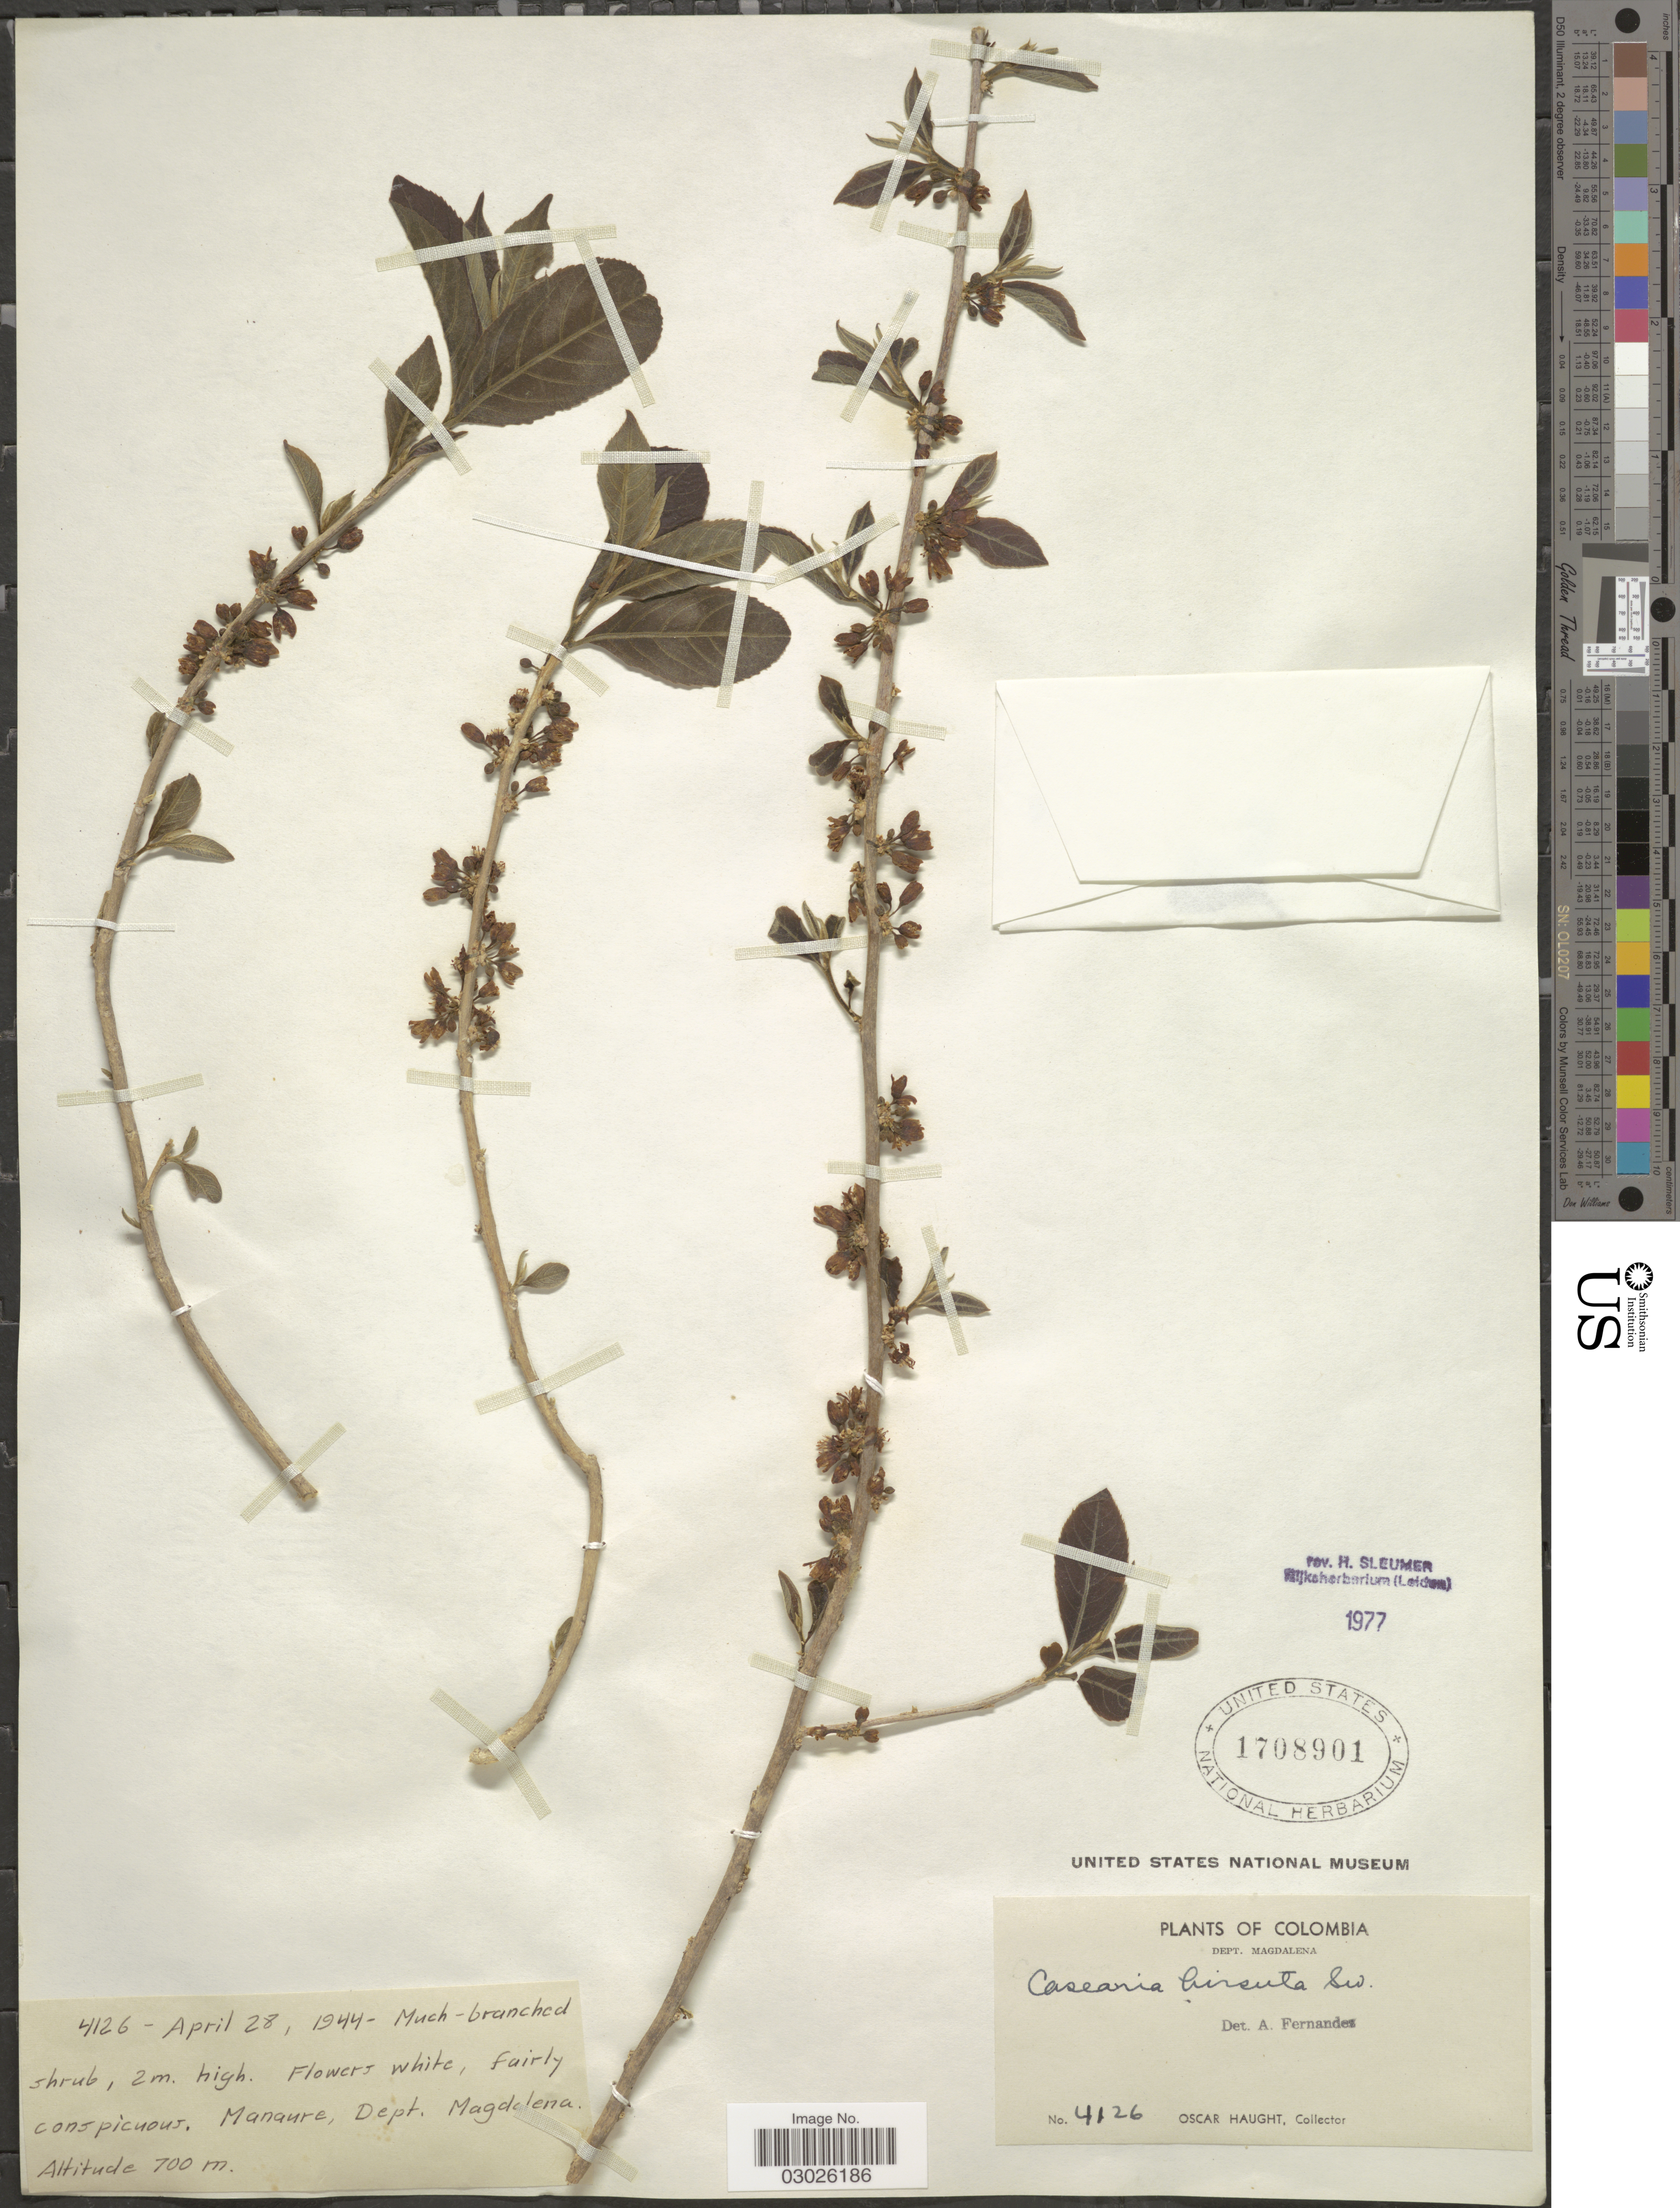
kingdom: Plantae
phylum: Tracheophyta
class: Magnoliopsida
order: Malpighiales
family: Salicaceae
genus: Casearia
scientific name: Casearia hirsuta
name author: Sw.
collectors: O. Haught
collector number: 4126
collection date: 1944-04-28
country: Colombia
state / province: Magdalena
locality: Dept. Magdalena, Manaure.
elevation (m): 700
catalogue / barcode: US 1708901